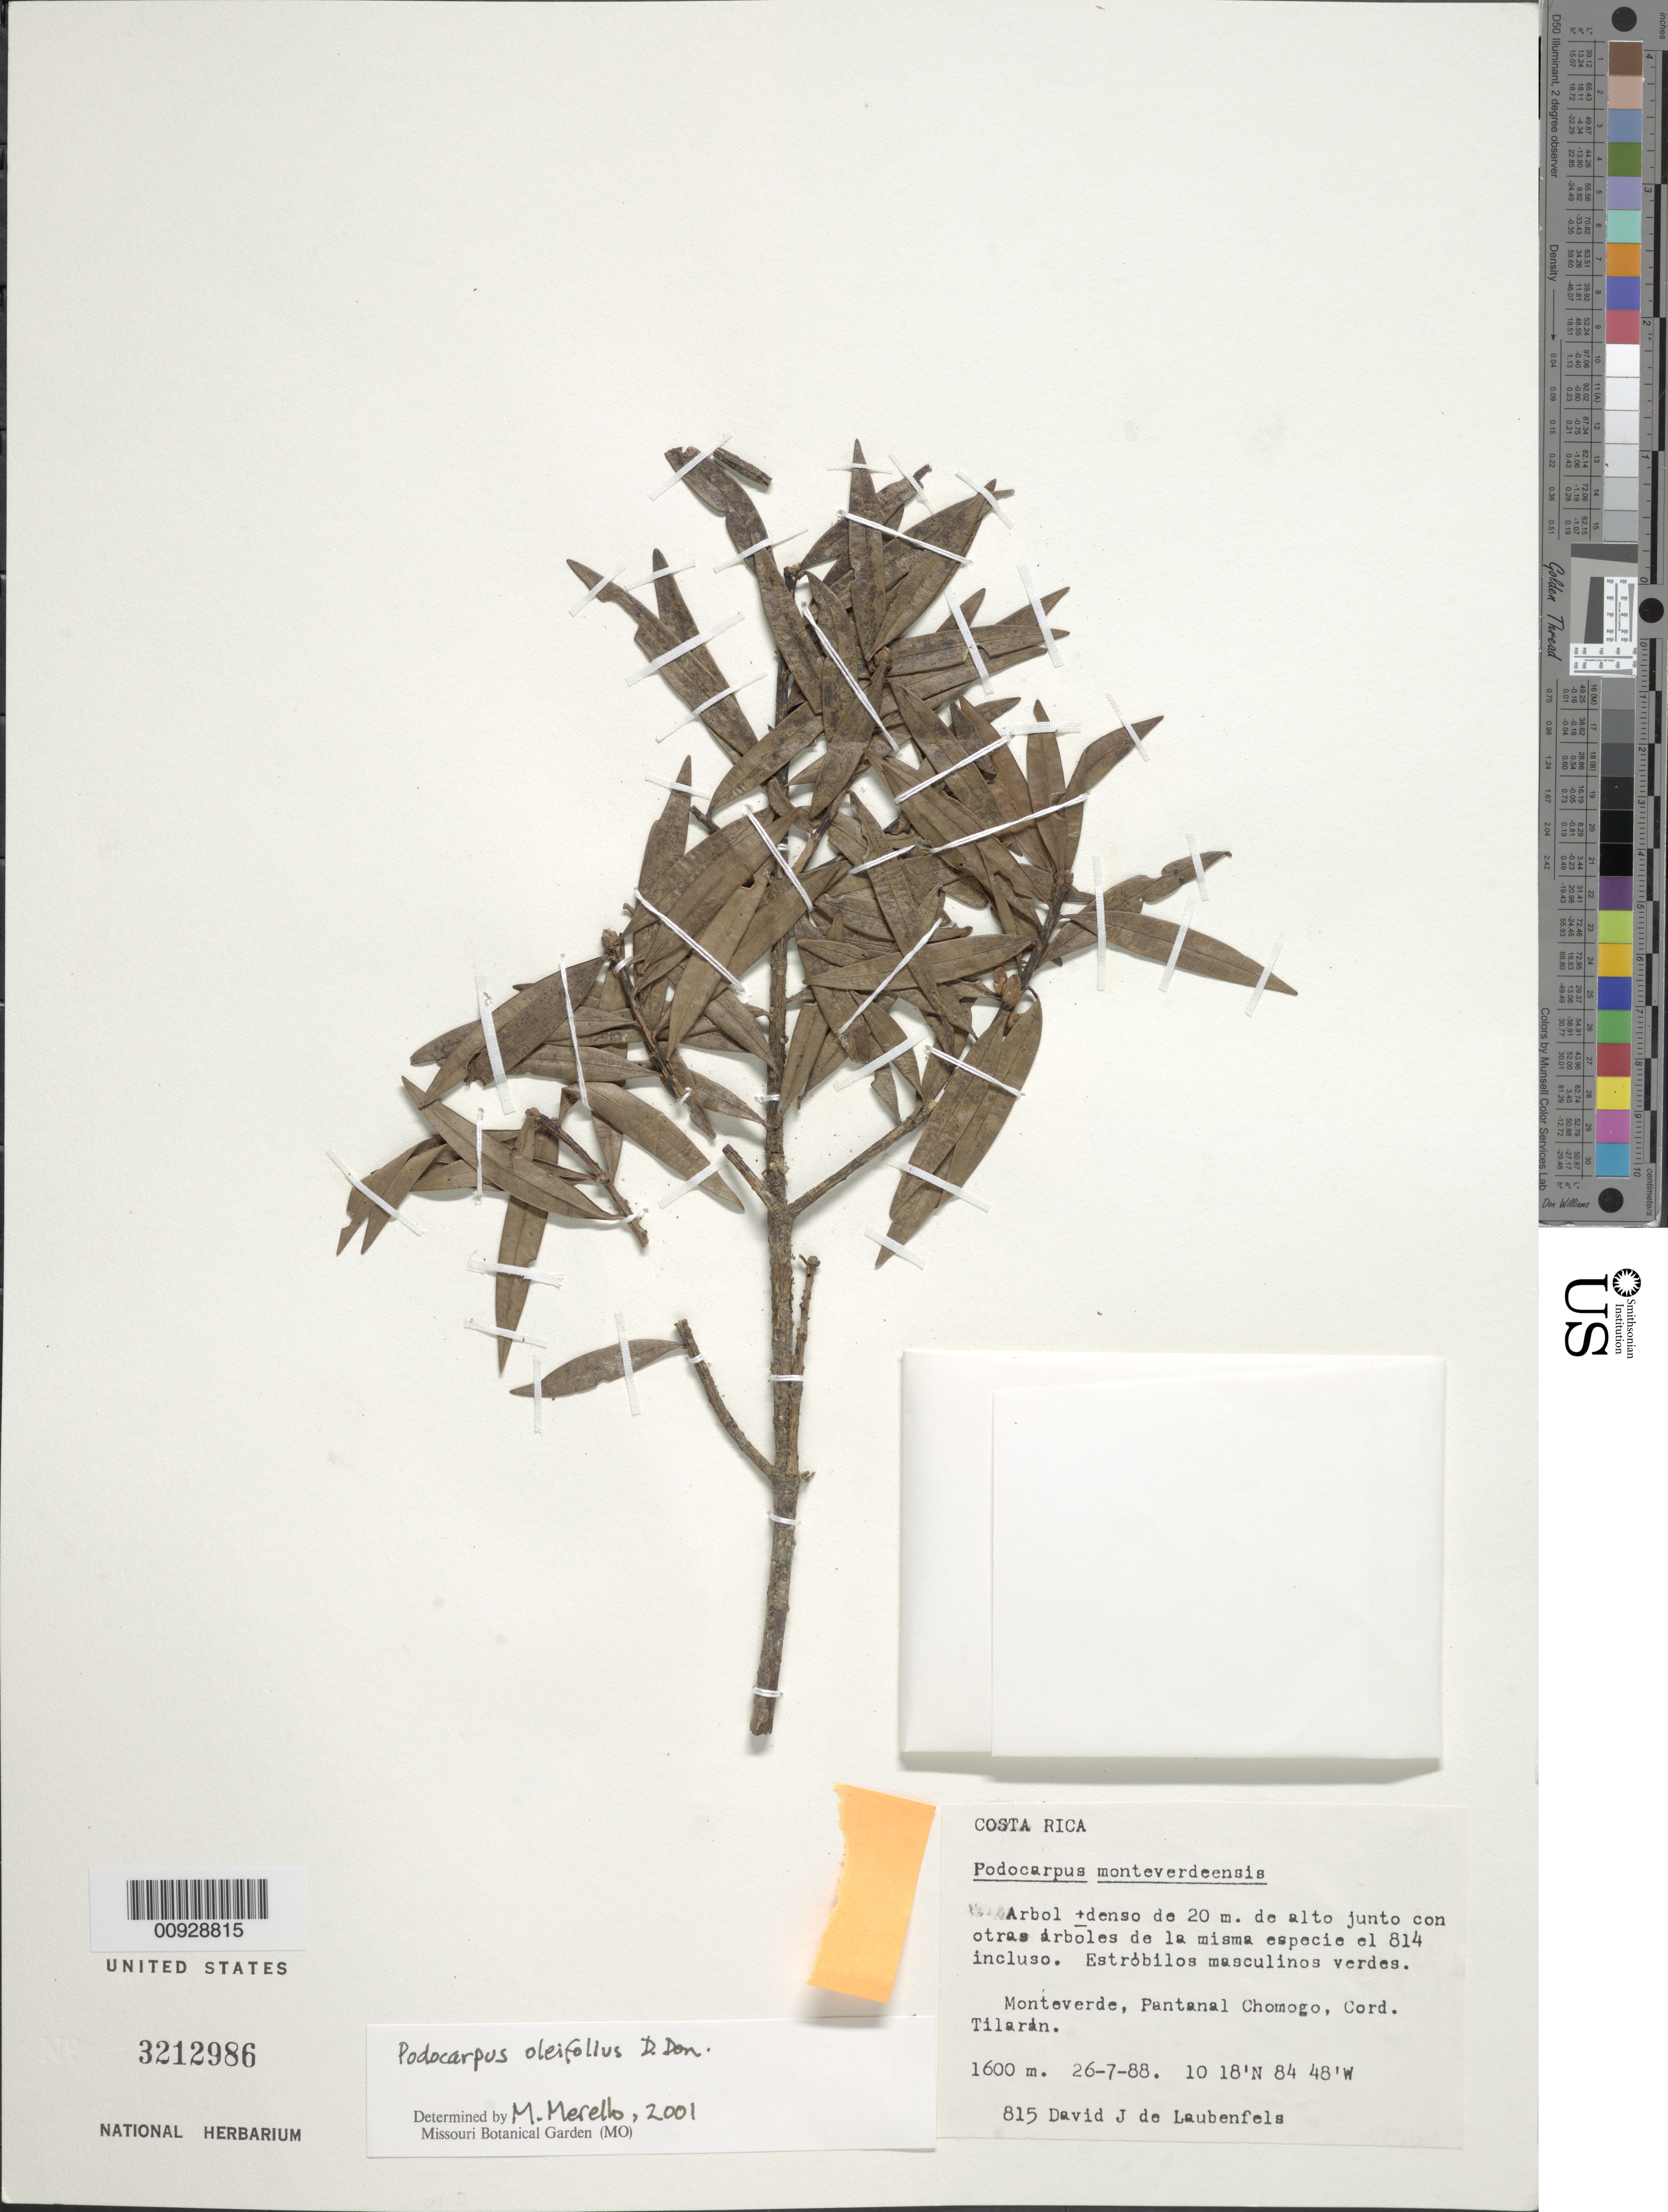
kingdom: Plantae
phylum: Tracheophyta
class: Pinopsida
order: Pinales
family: Podocarpaceae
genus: Podocarpus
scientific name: Podocarpus oleifolius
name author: D. Don ex Lamb.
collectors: D. J. de Laubenfels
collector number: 815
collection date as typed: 26 Jul 1988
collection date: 1988-07-26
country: Costa Rica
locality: Monteverde, Pantanal Chomogo, Cord. Tilarán.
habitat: Junto con otros árboles de la misma especie el 814 incluso.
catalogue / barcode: US 3212986